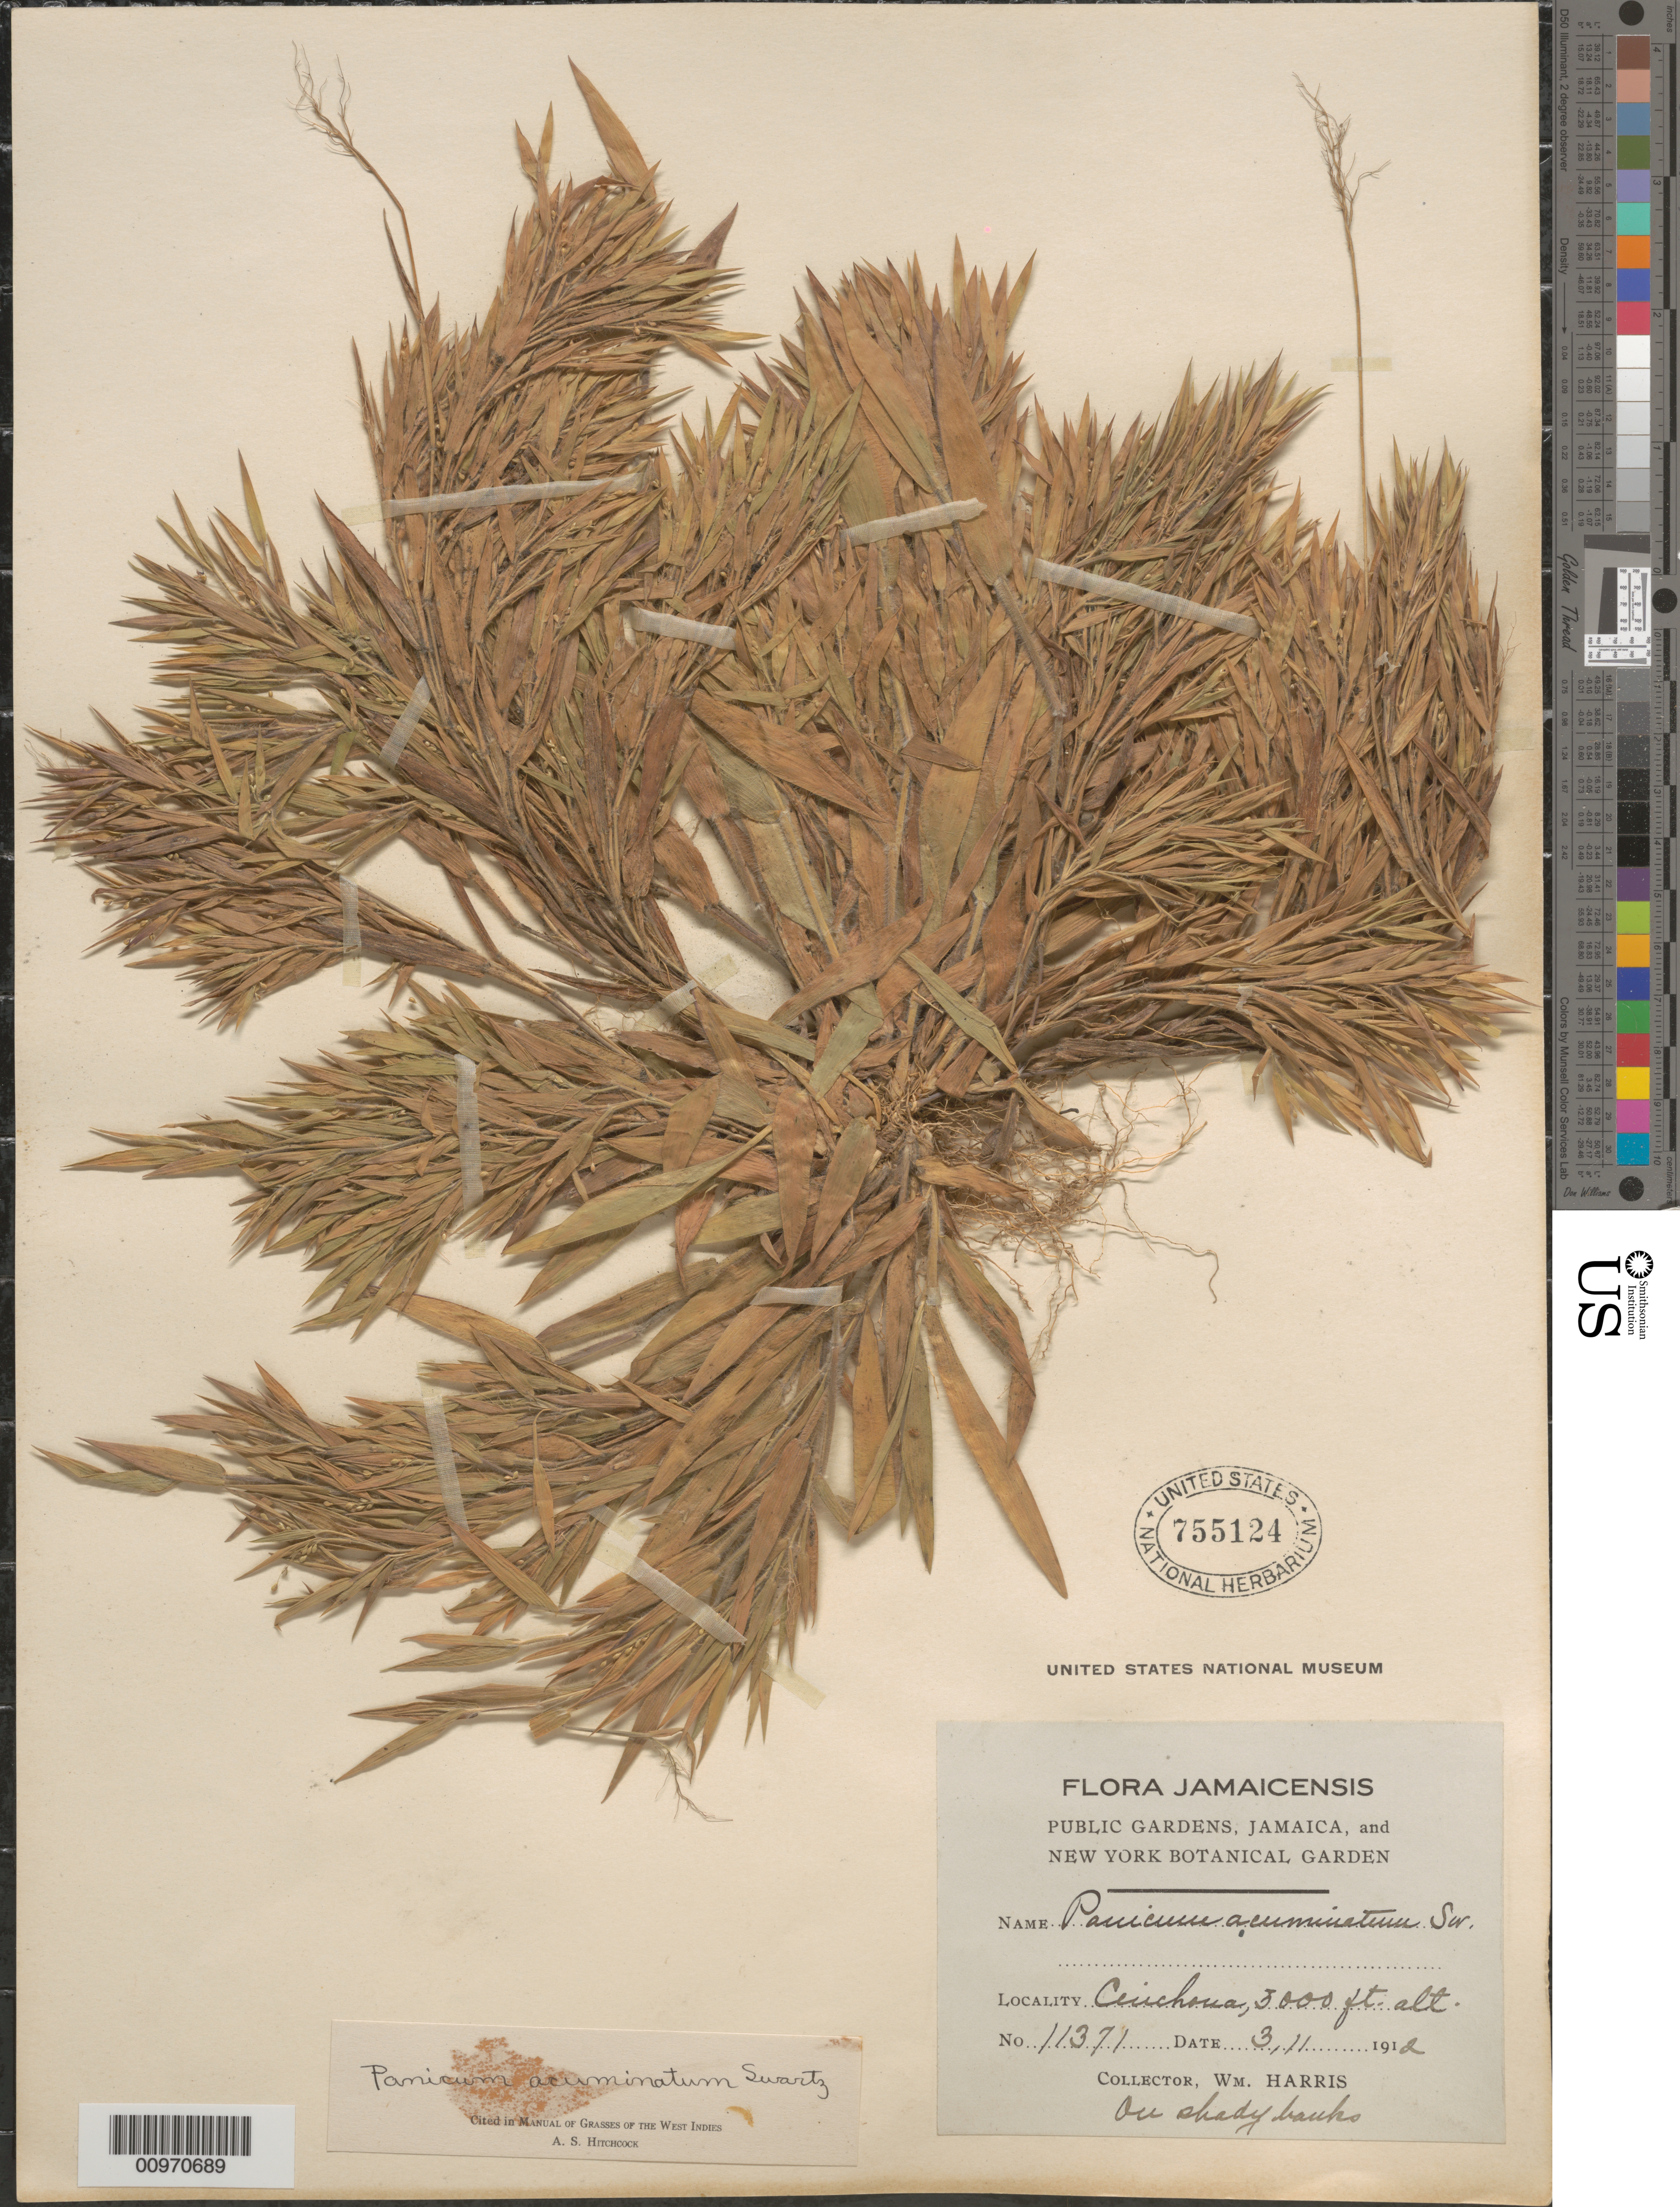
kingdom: Plantae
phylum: Tracheophyta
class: Liliopsida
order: Poales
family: Poaceae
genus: Panicum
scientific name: Panicum acuminatum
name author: Sw.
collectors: W. H. Harris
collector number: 11371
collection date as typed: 03 Nov 1912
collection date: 1912-11-03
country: Jamaica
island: Jamaica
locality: Cinchona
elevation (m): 1524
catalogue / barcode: US 755124